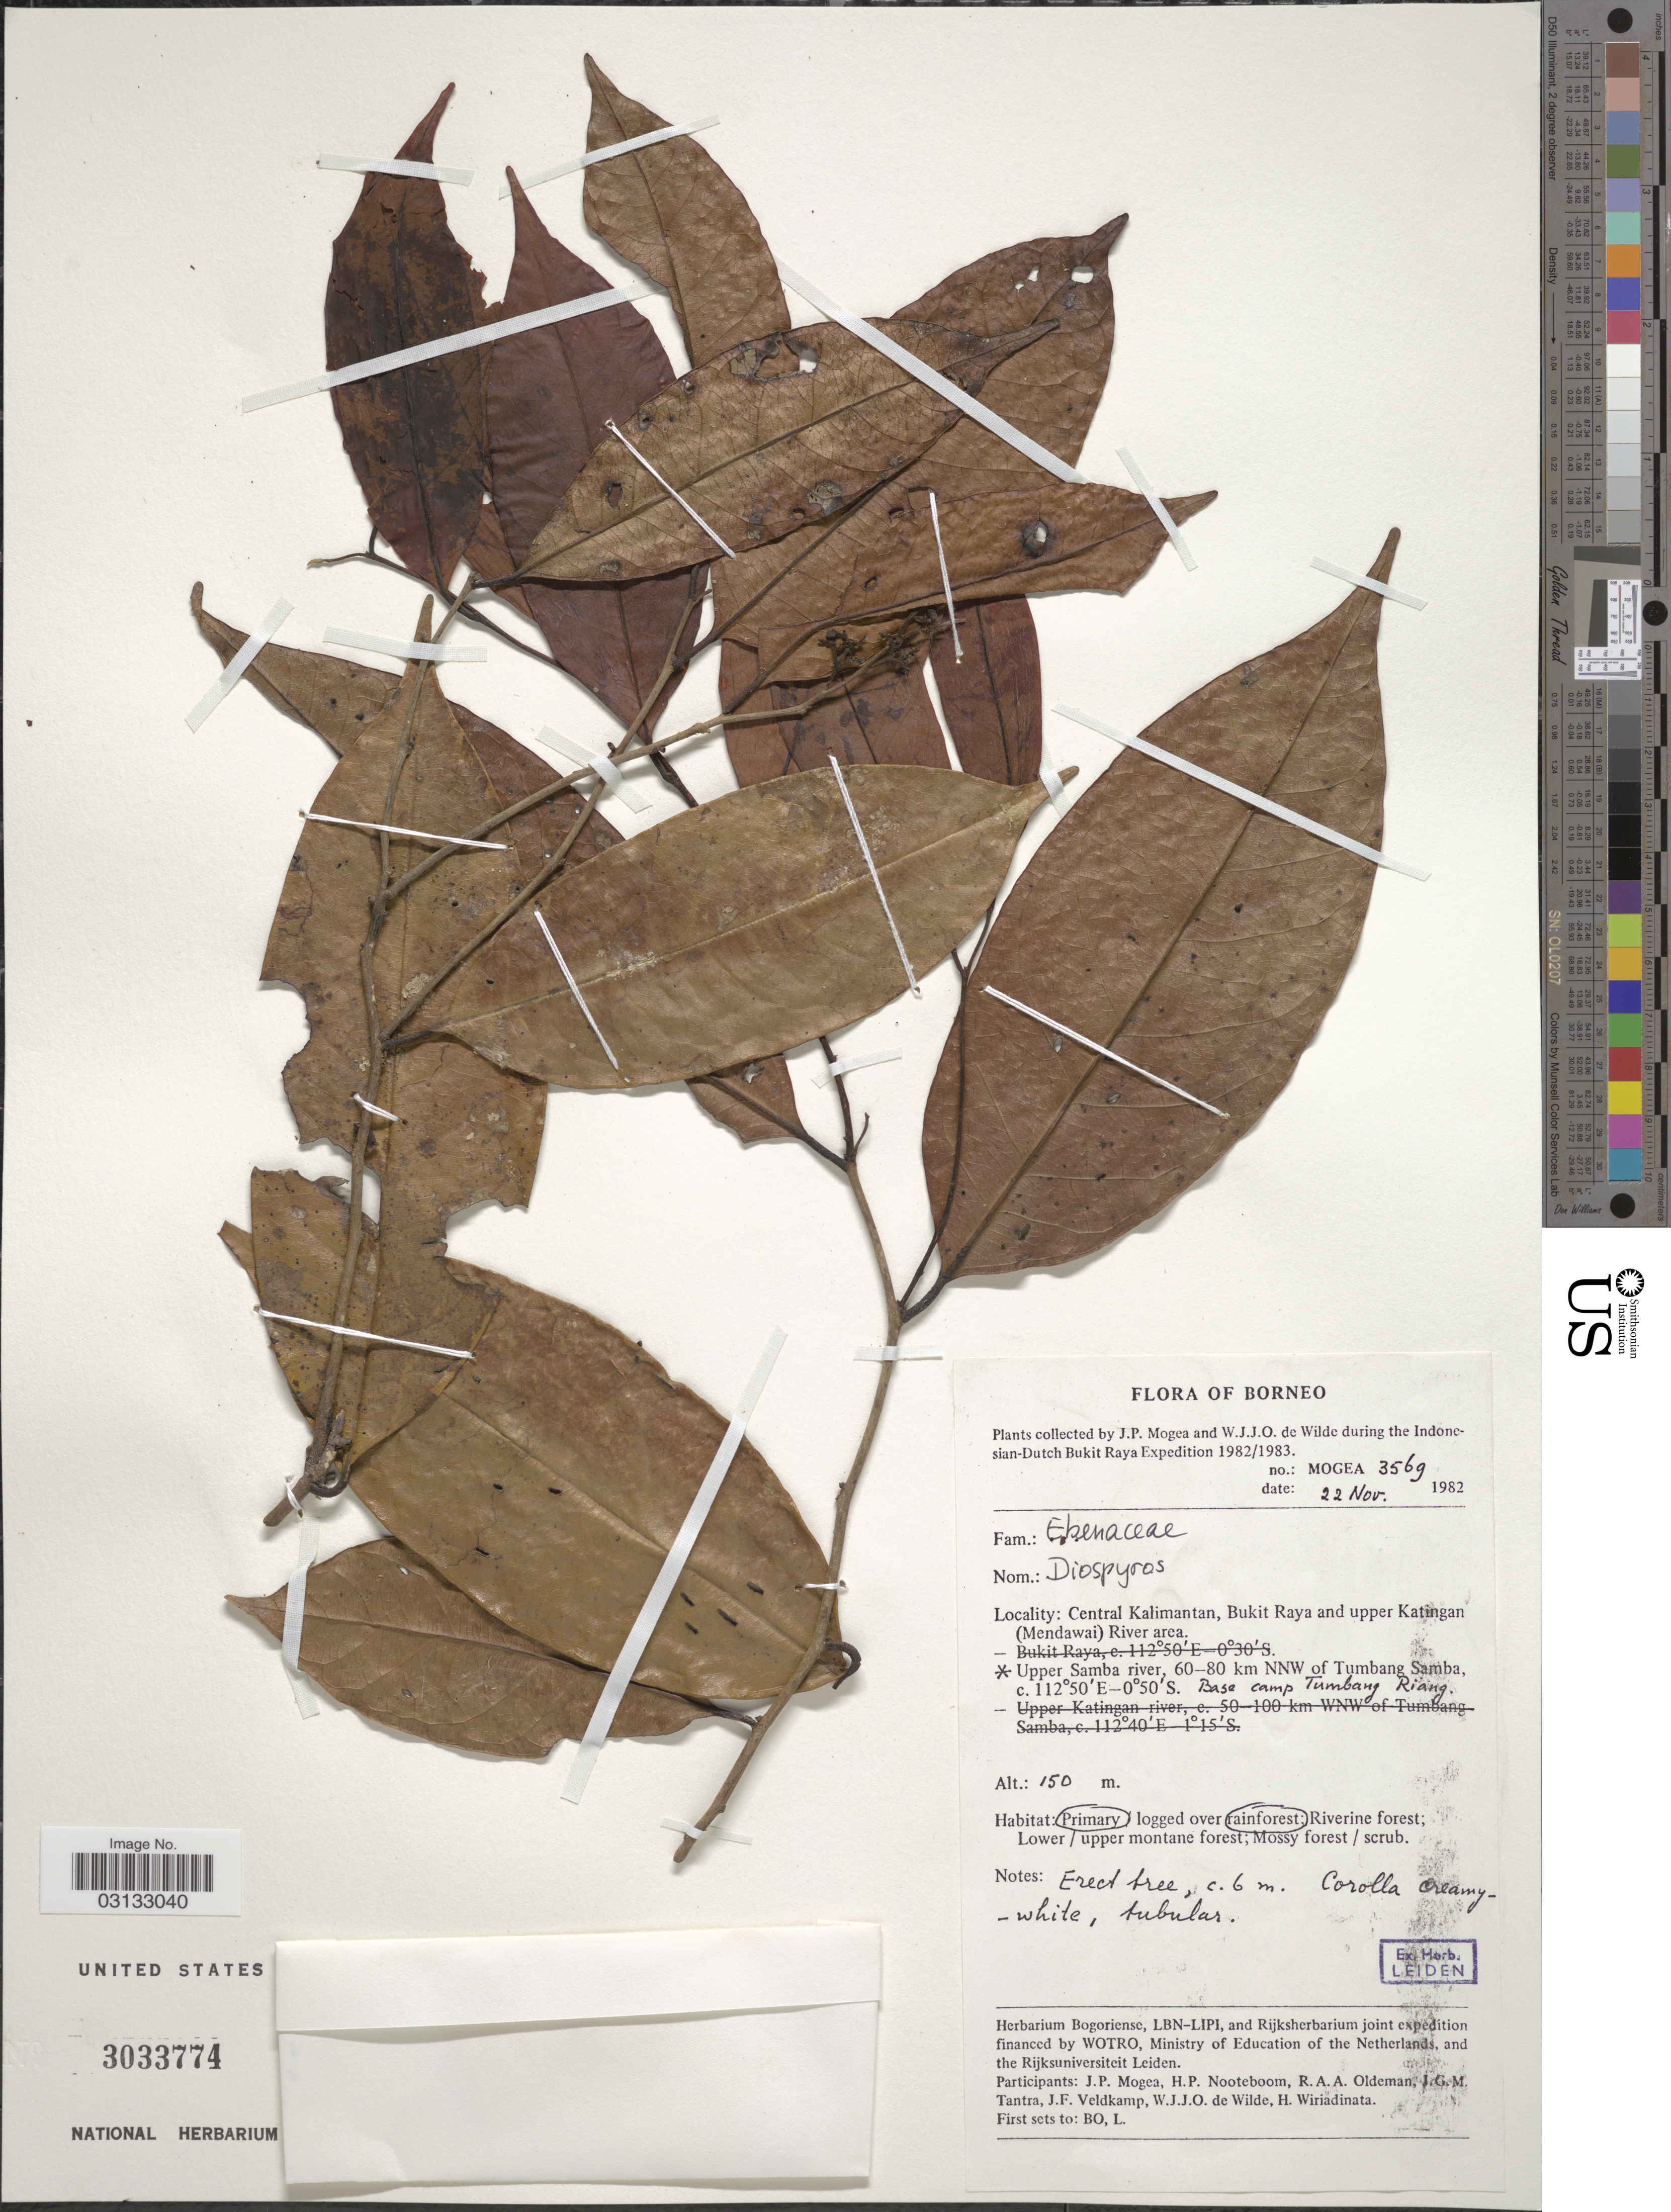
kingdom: Plantae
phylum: Tracheophyta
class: Magnoliopsida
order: Ericales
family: Ebenaceae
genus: Diospyros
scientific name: Diospyros sp.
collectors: J. Mogea & W. J. de Wilde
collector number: MOGEA 3569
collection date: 1982-11-22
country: Indonesia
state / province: Kalimantan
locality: Borneo, Central Kalimantan, Bukit Raya and upper Katingan (Mendawai) River area, Upper Samba River, 60-80 km NNW of Tumbang Samba, Base camp Tumbang Riang.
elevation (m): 150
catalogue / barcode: US 3033774